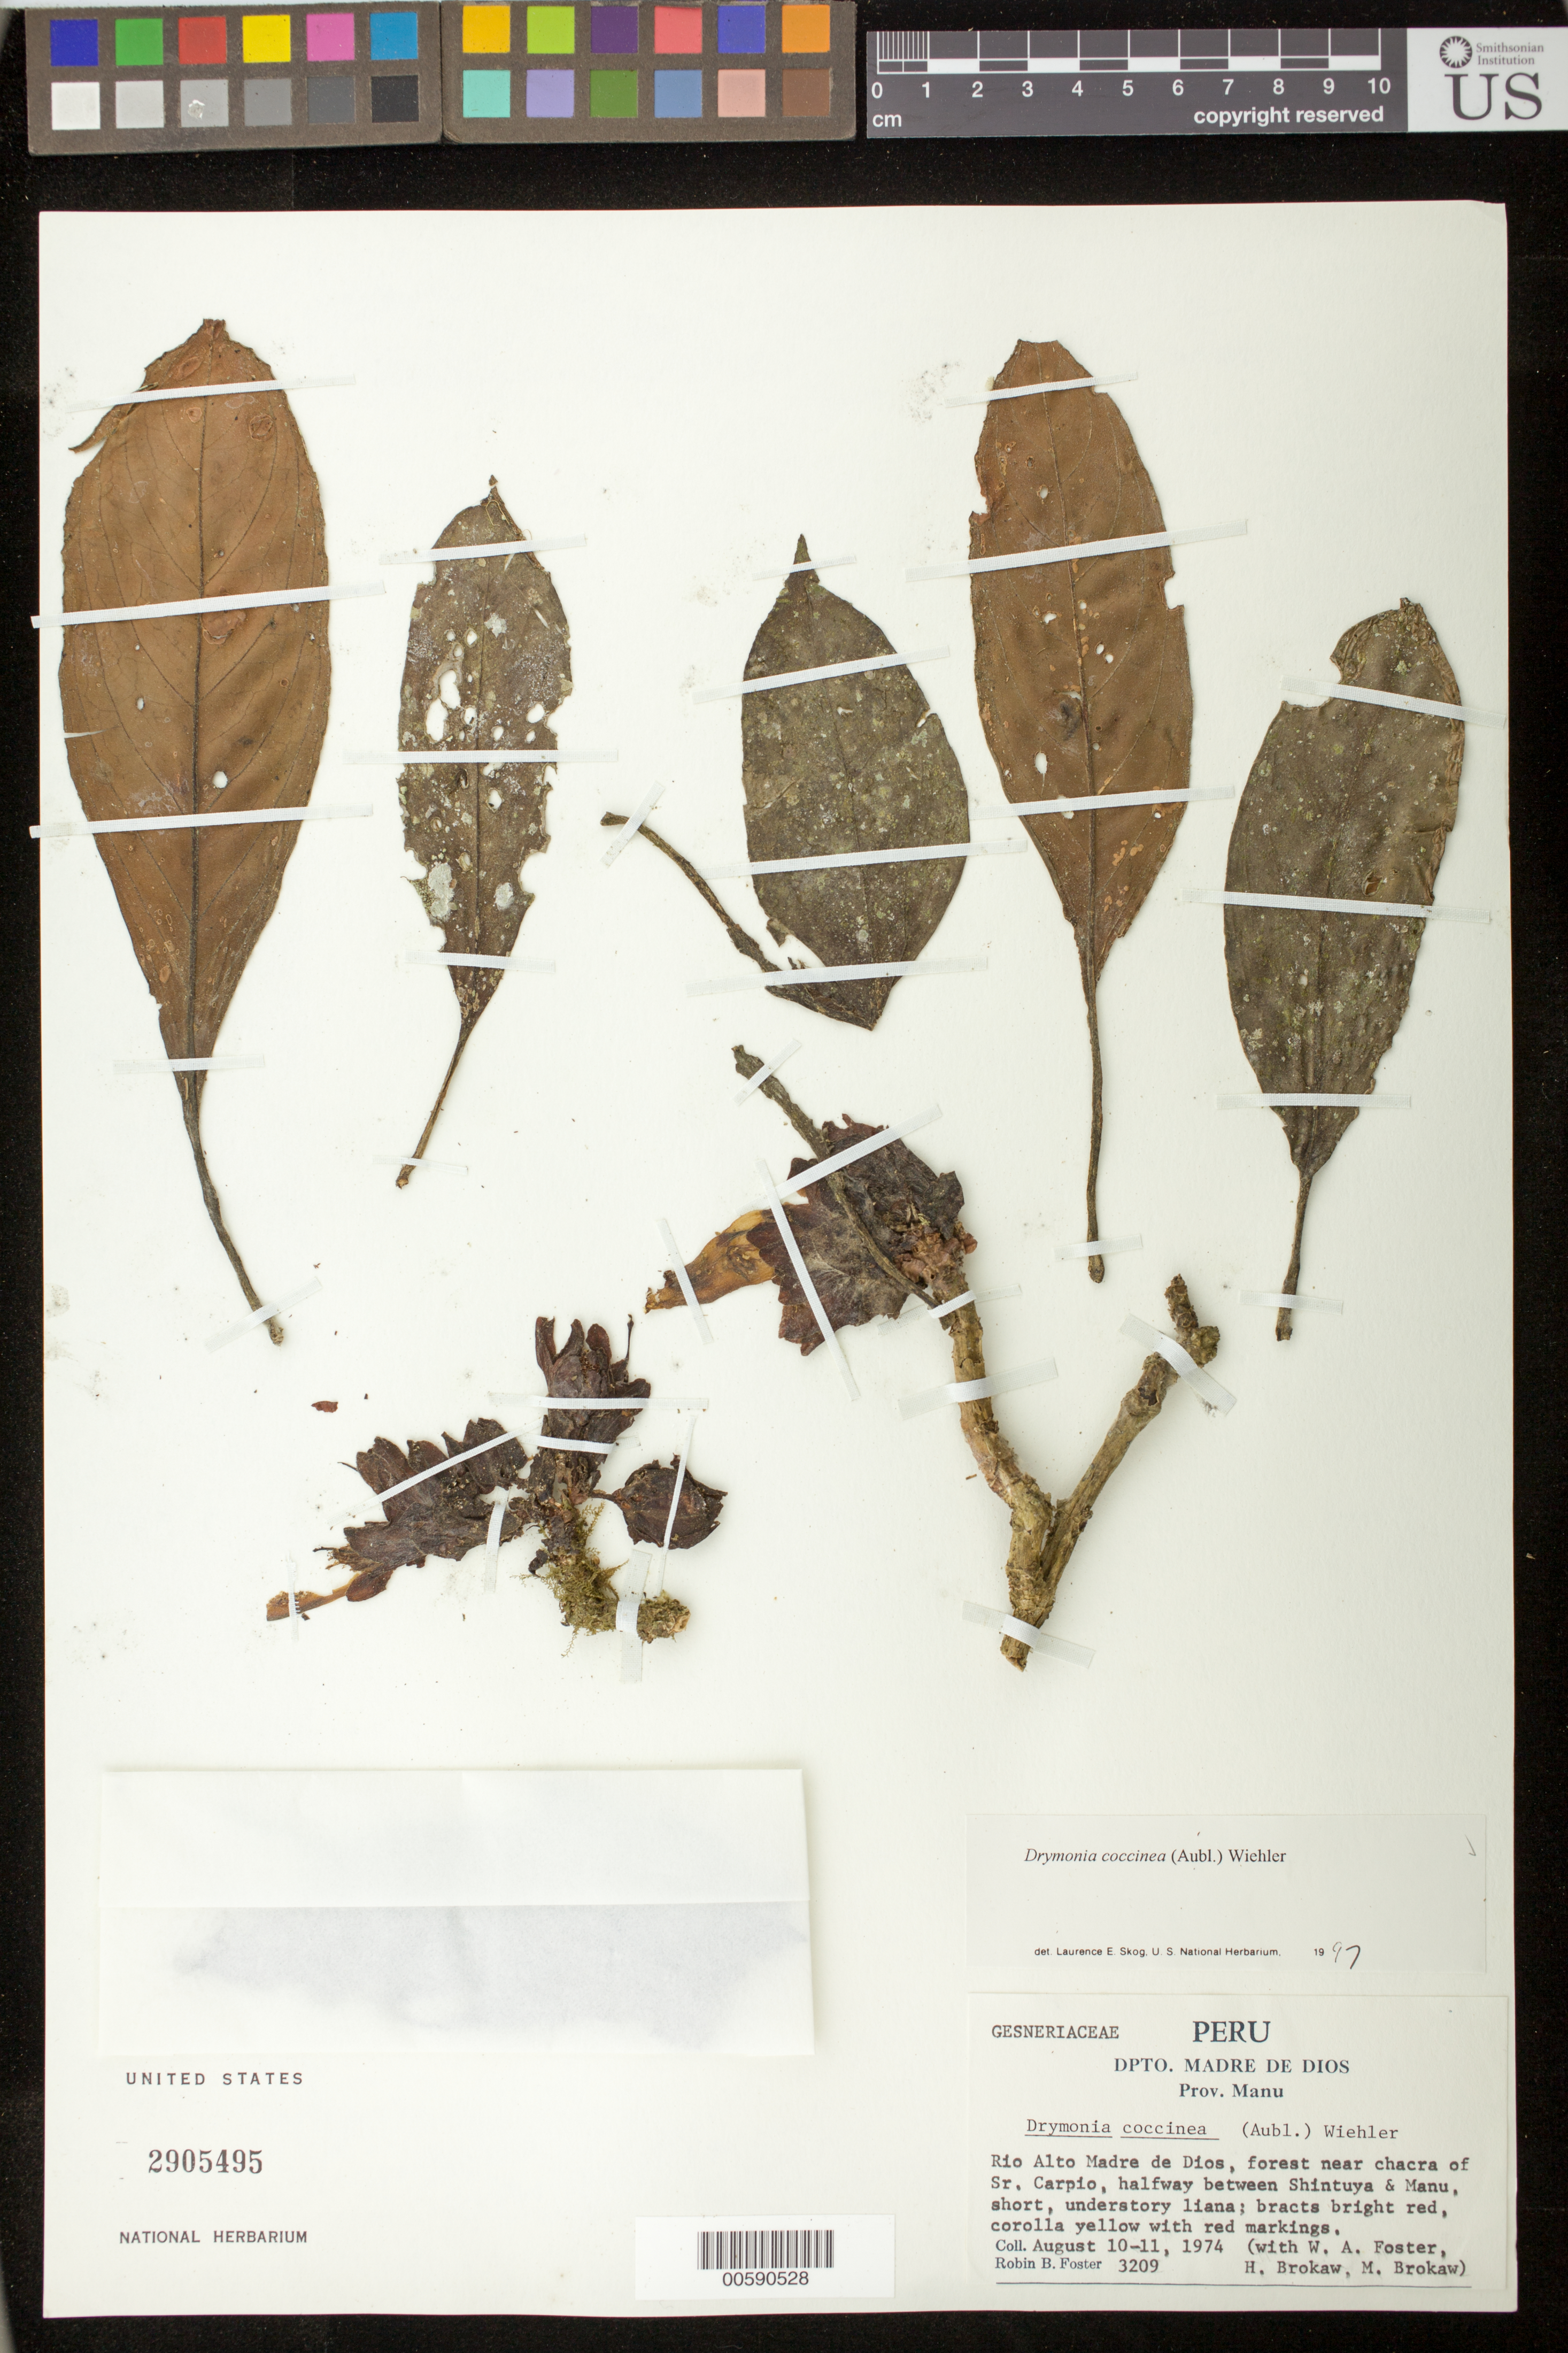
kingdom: Plantae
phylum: Tracheophyta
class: Magnoliopsida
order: Lamiales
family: Gesneriaceae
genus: Drymonia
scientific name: Drymonia coccinea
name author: (Aubl.) Wiehler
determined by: Skog, Laurence E.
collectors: R. Foster, W. Foster, H. Brokaw & M. Brokaw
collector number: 3209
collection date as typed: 10-11 Aug 1974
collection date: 1974-08-10/1974-08-11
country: Peru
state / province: Madre de Dios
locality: Prov. Manu; Rio Alto Madre de Dios, forest near chacra of Sr. Carpio, halfway between Shintuya & Manu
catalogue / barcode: US 2905495